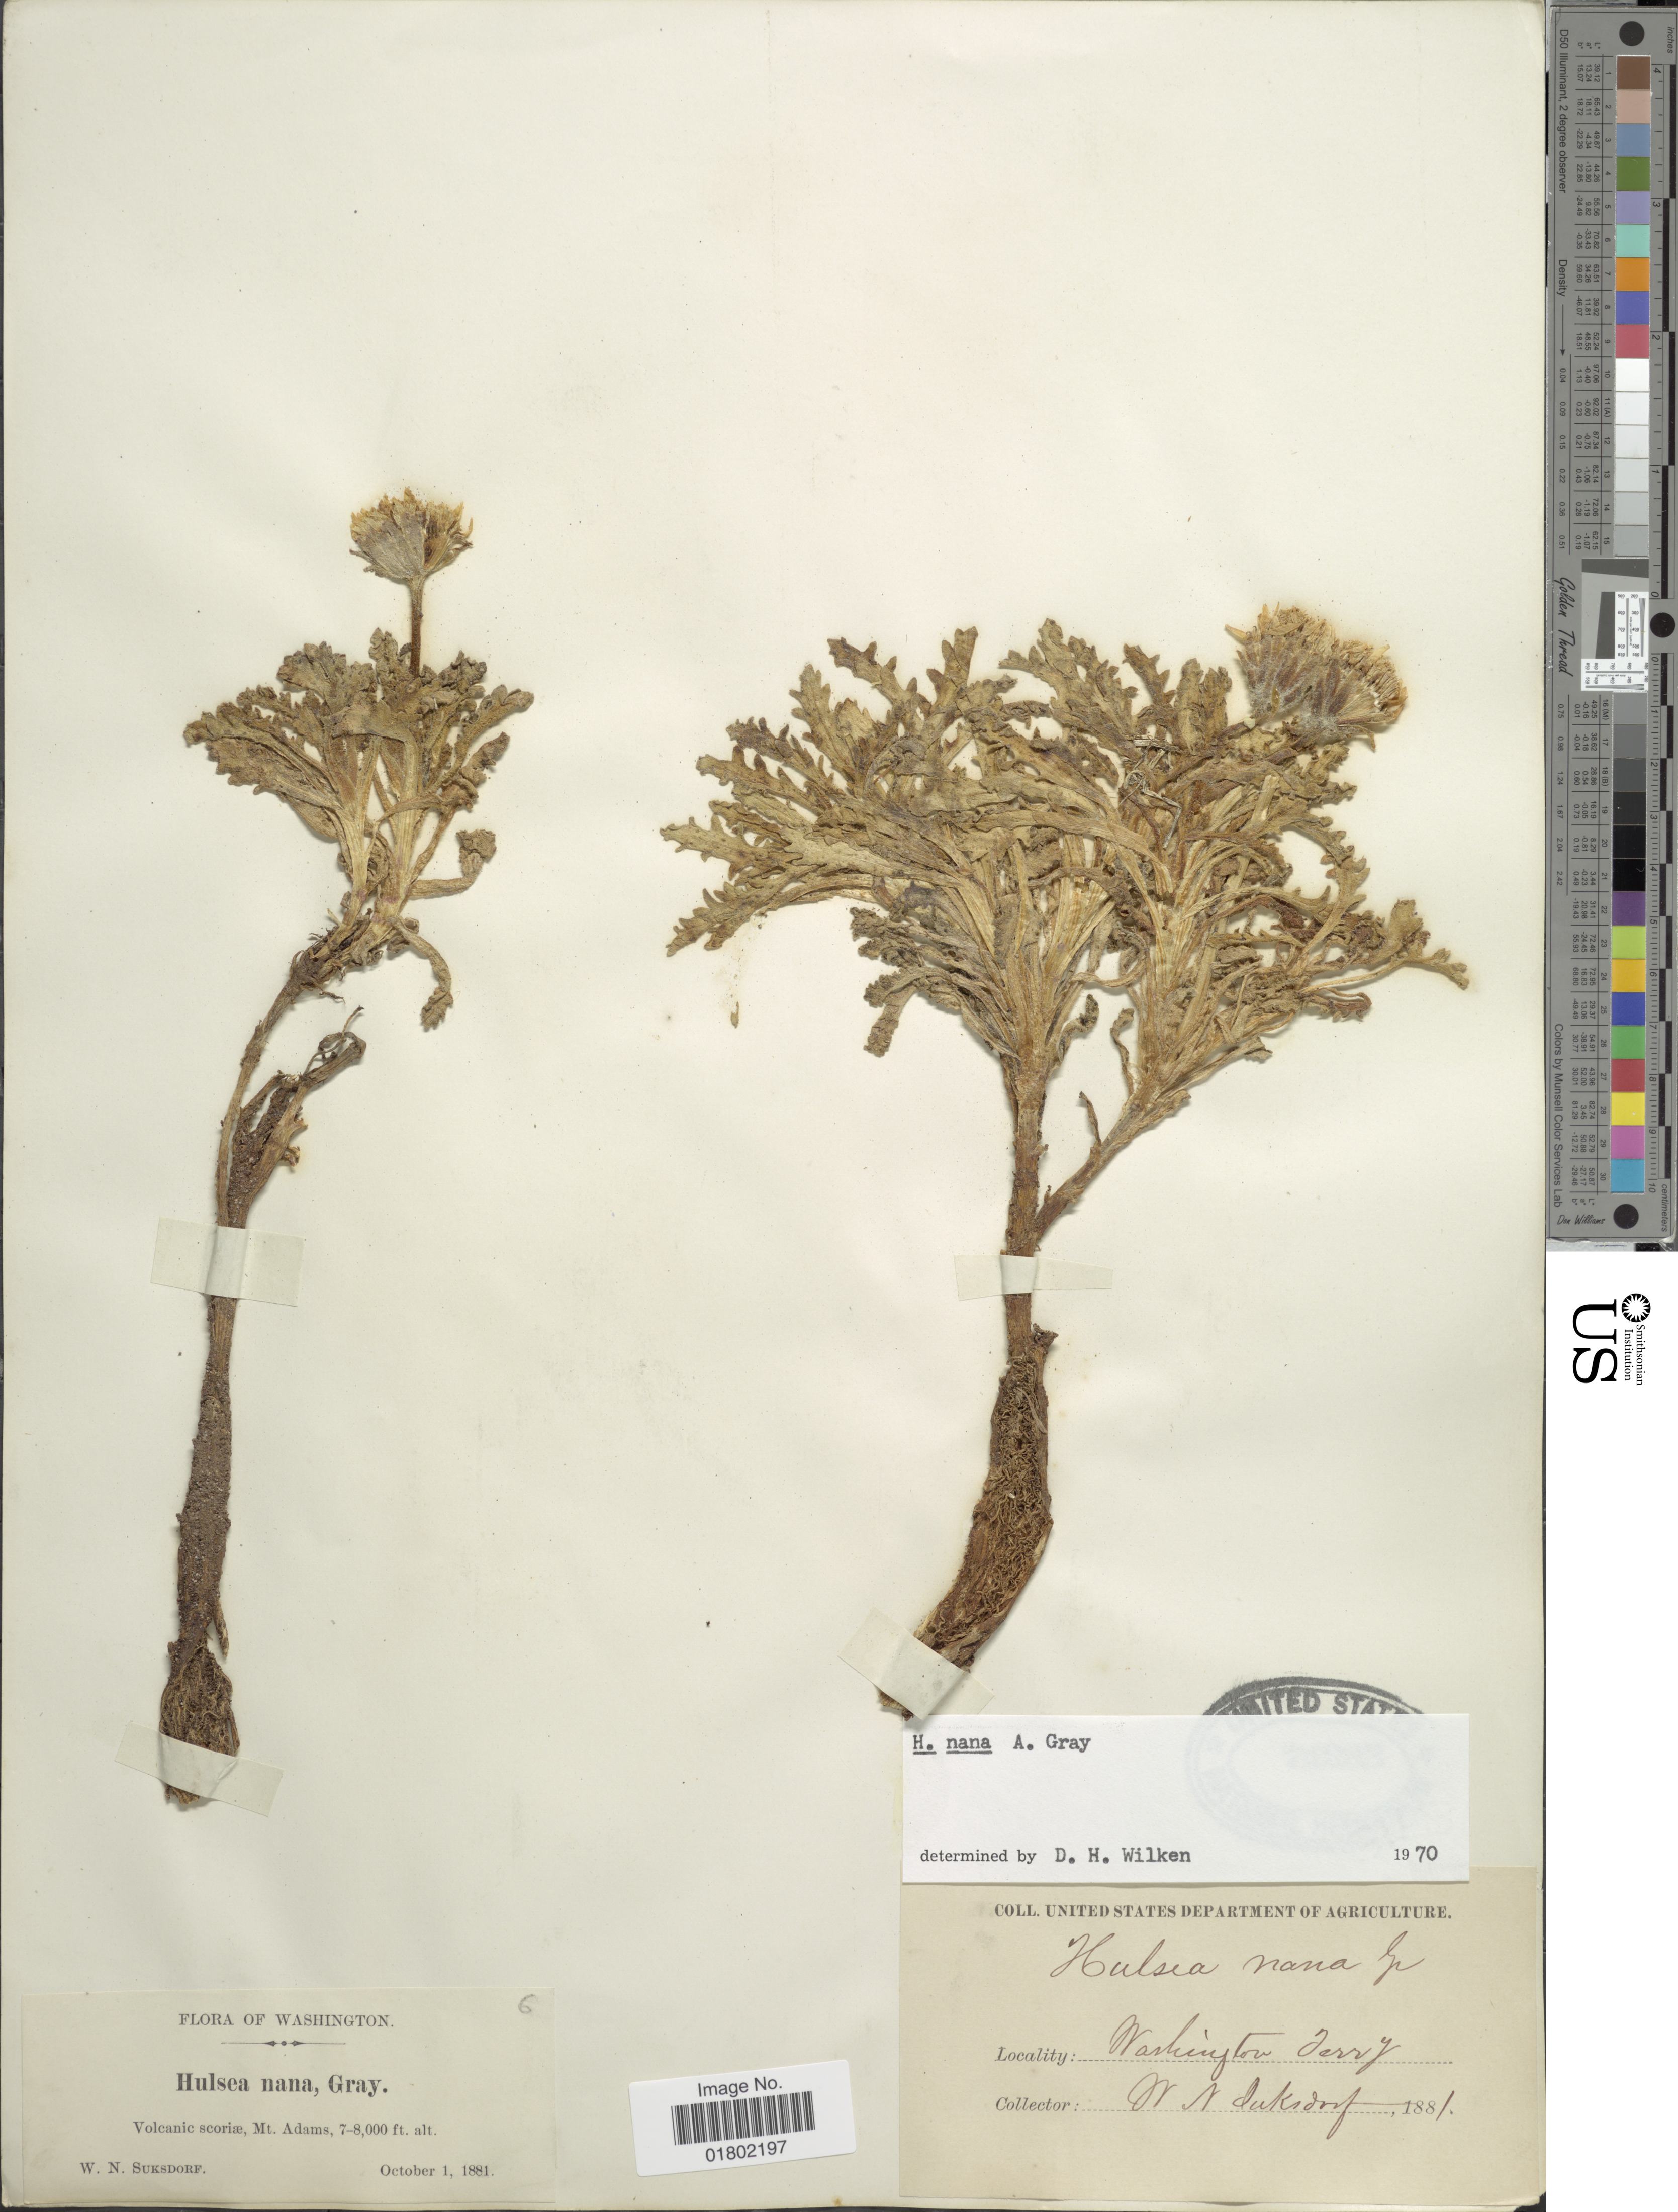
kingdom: Plantae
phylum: Tracheophyta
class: Magnoliopsida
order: Asterales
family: Asteraceae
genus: Hulsea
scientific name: Hulsea nana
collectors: W. N. Suksdorf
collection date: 1881-10-01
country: United States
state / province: Washington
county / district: Yakima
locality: Volcanic scoriae, Mt. Adams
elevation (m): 2134